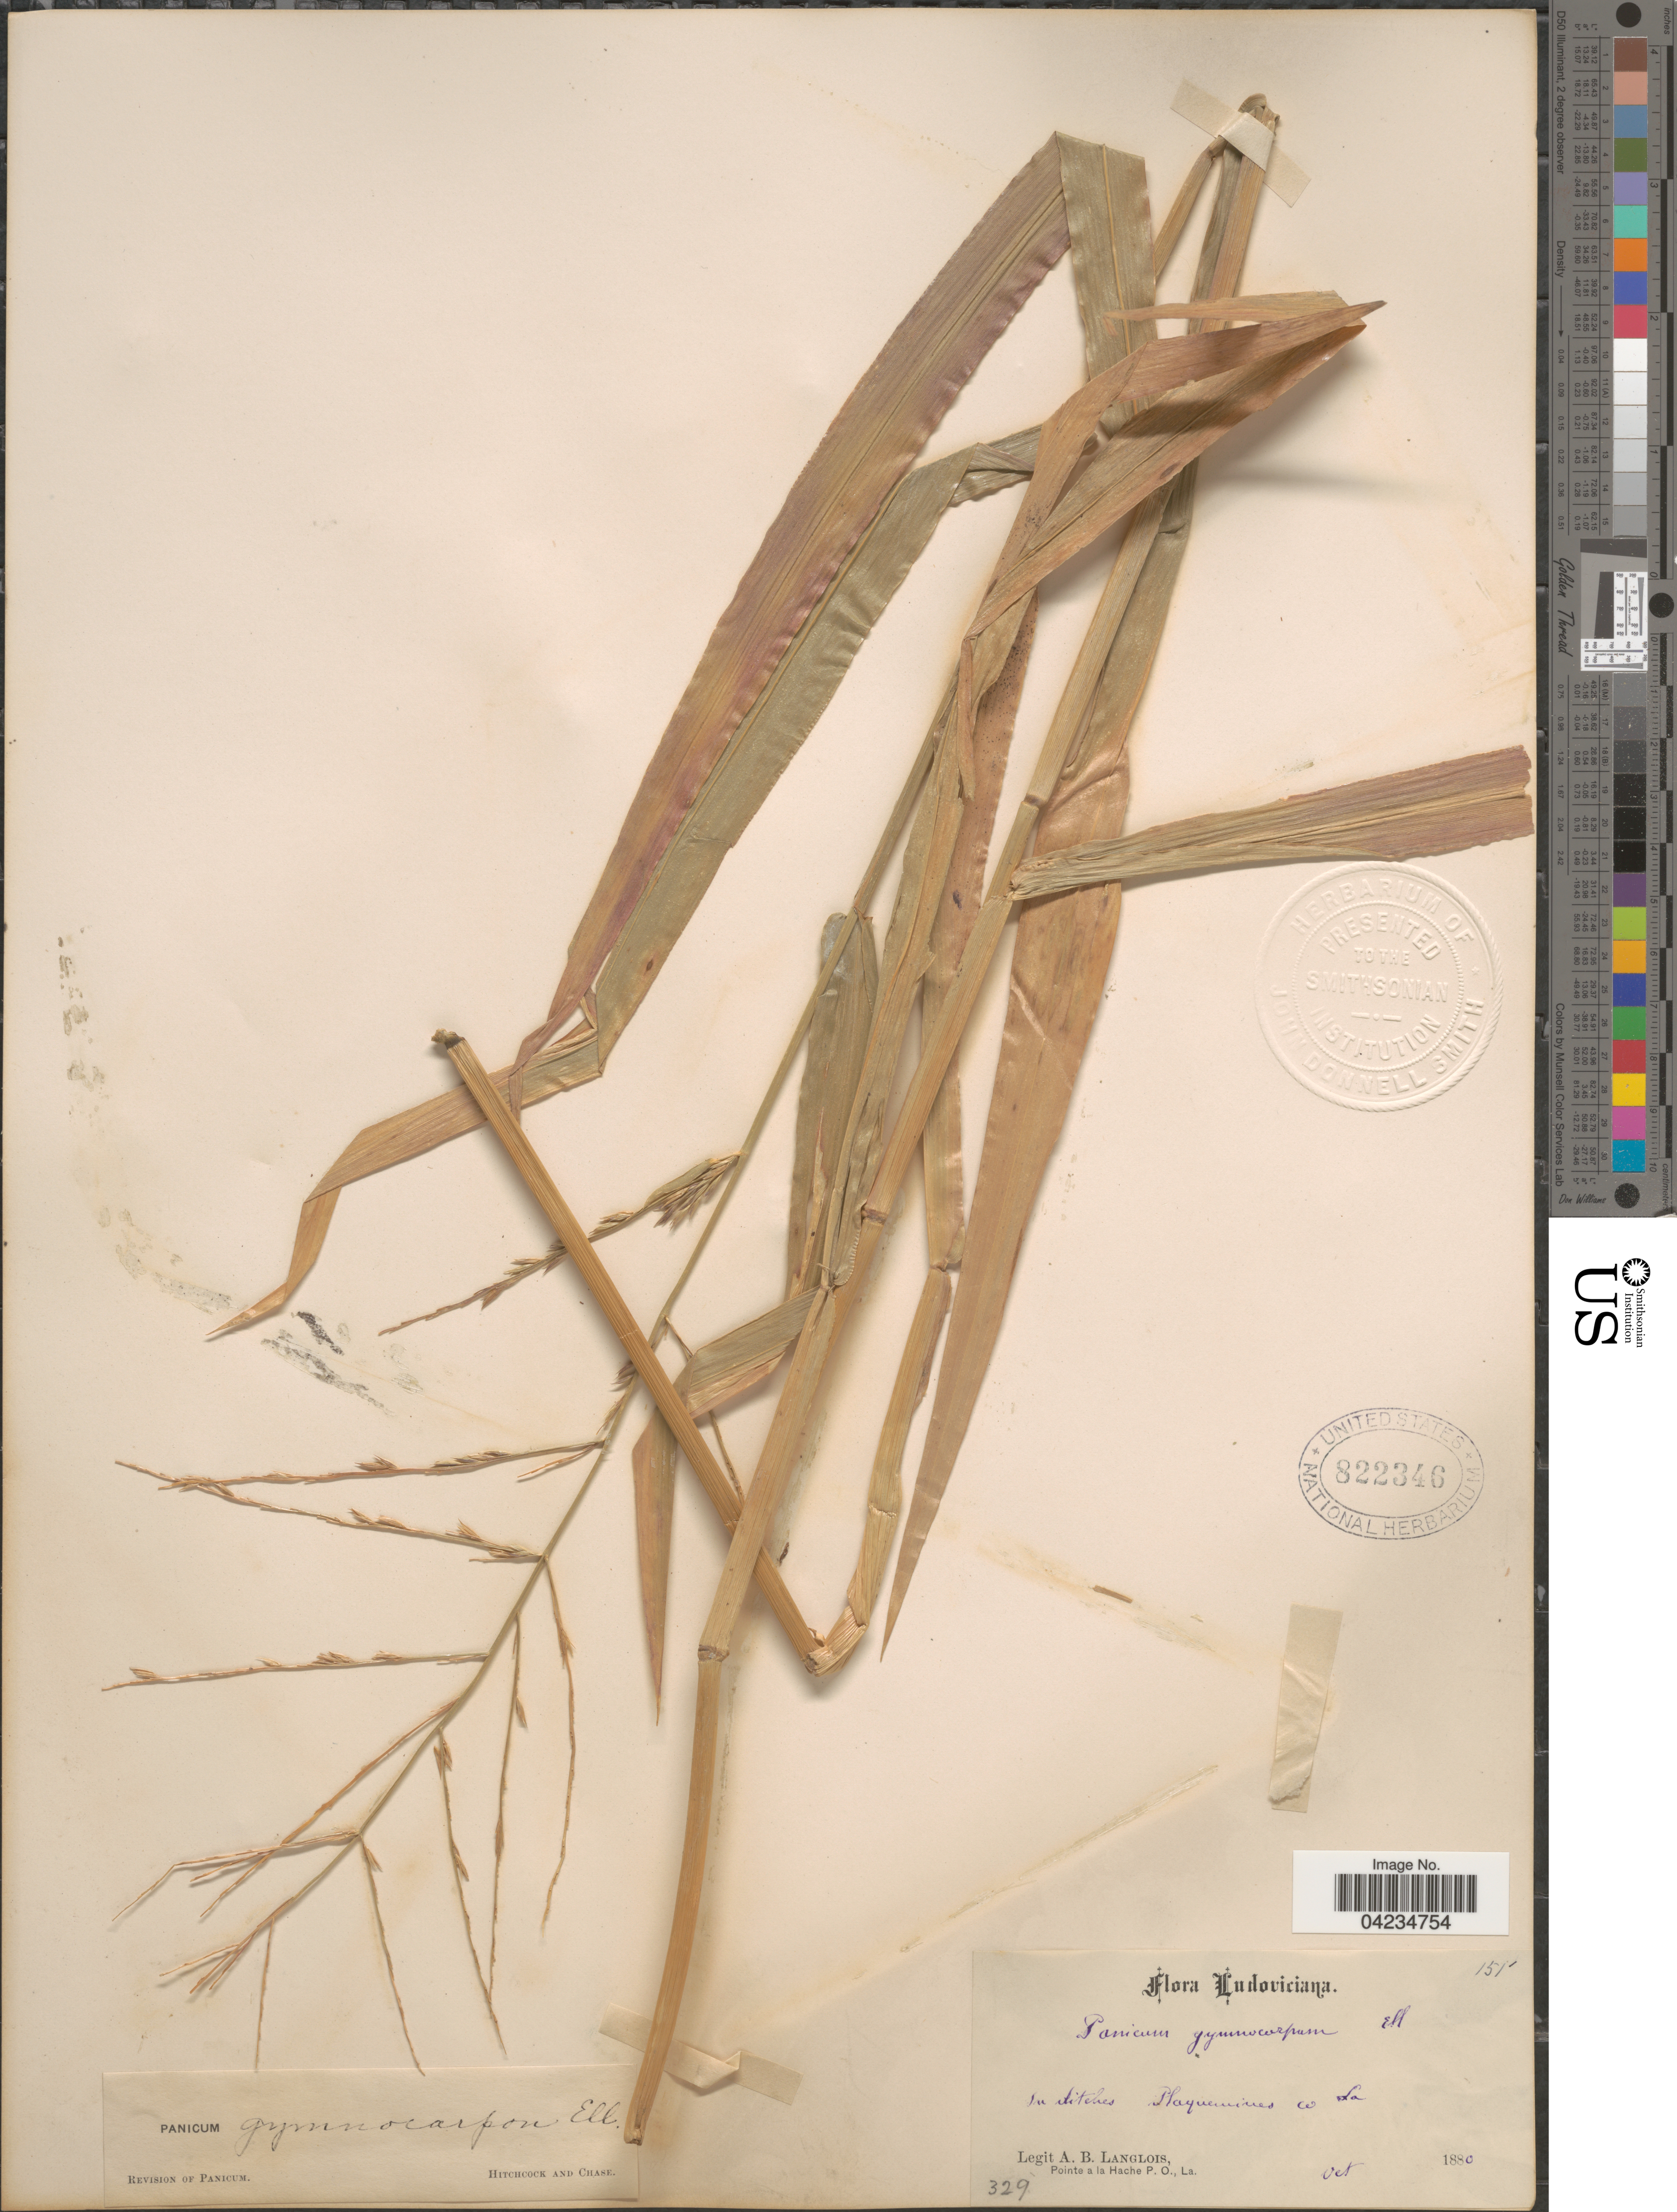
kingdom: Plantae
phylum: Tracheophyta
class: Liliopsida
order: Poales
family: Poaceae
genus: Phanopyrum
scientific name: Phanopyrum gymnocarpon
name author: (Elliott) Nash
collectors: A. Langlois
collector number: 329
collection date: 1880-10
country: United States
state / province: Louisiana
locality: Ludoviciana. In ditches Plaquemines Co.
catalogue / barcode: US 822346